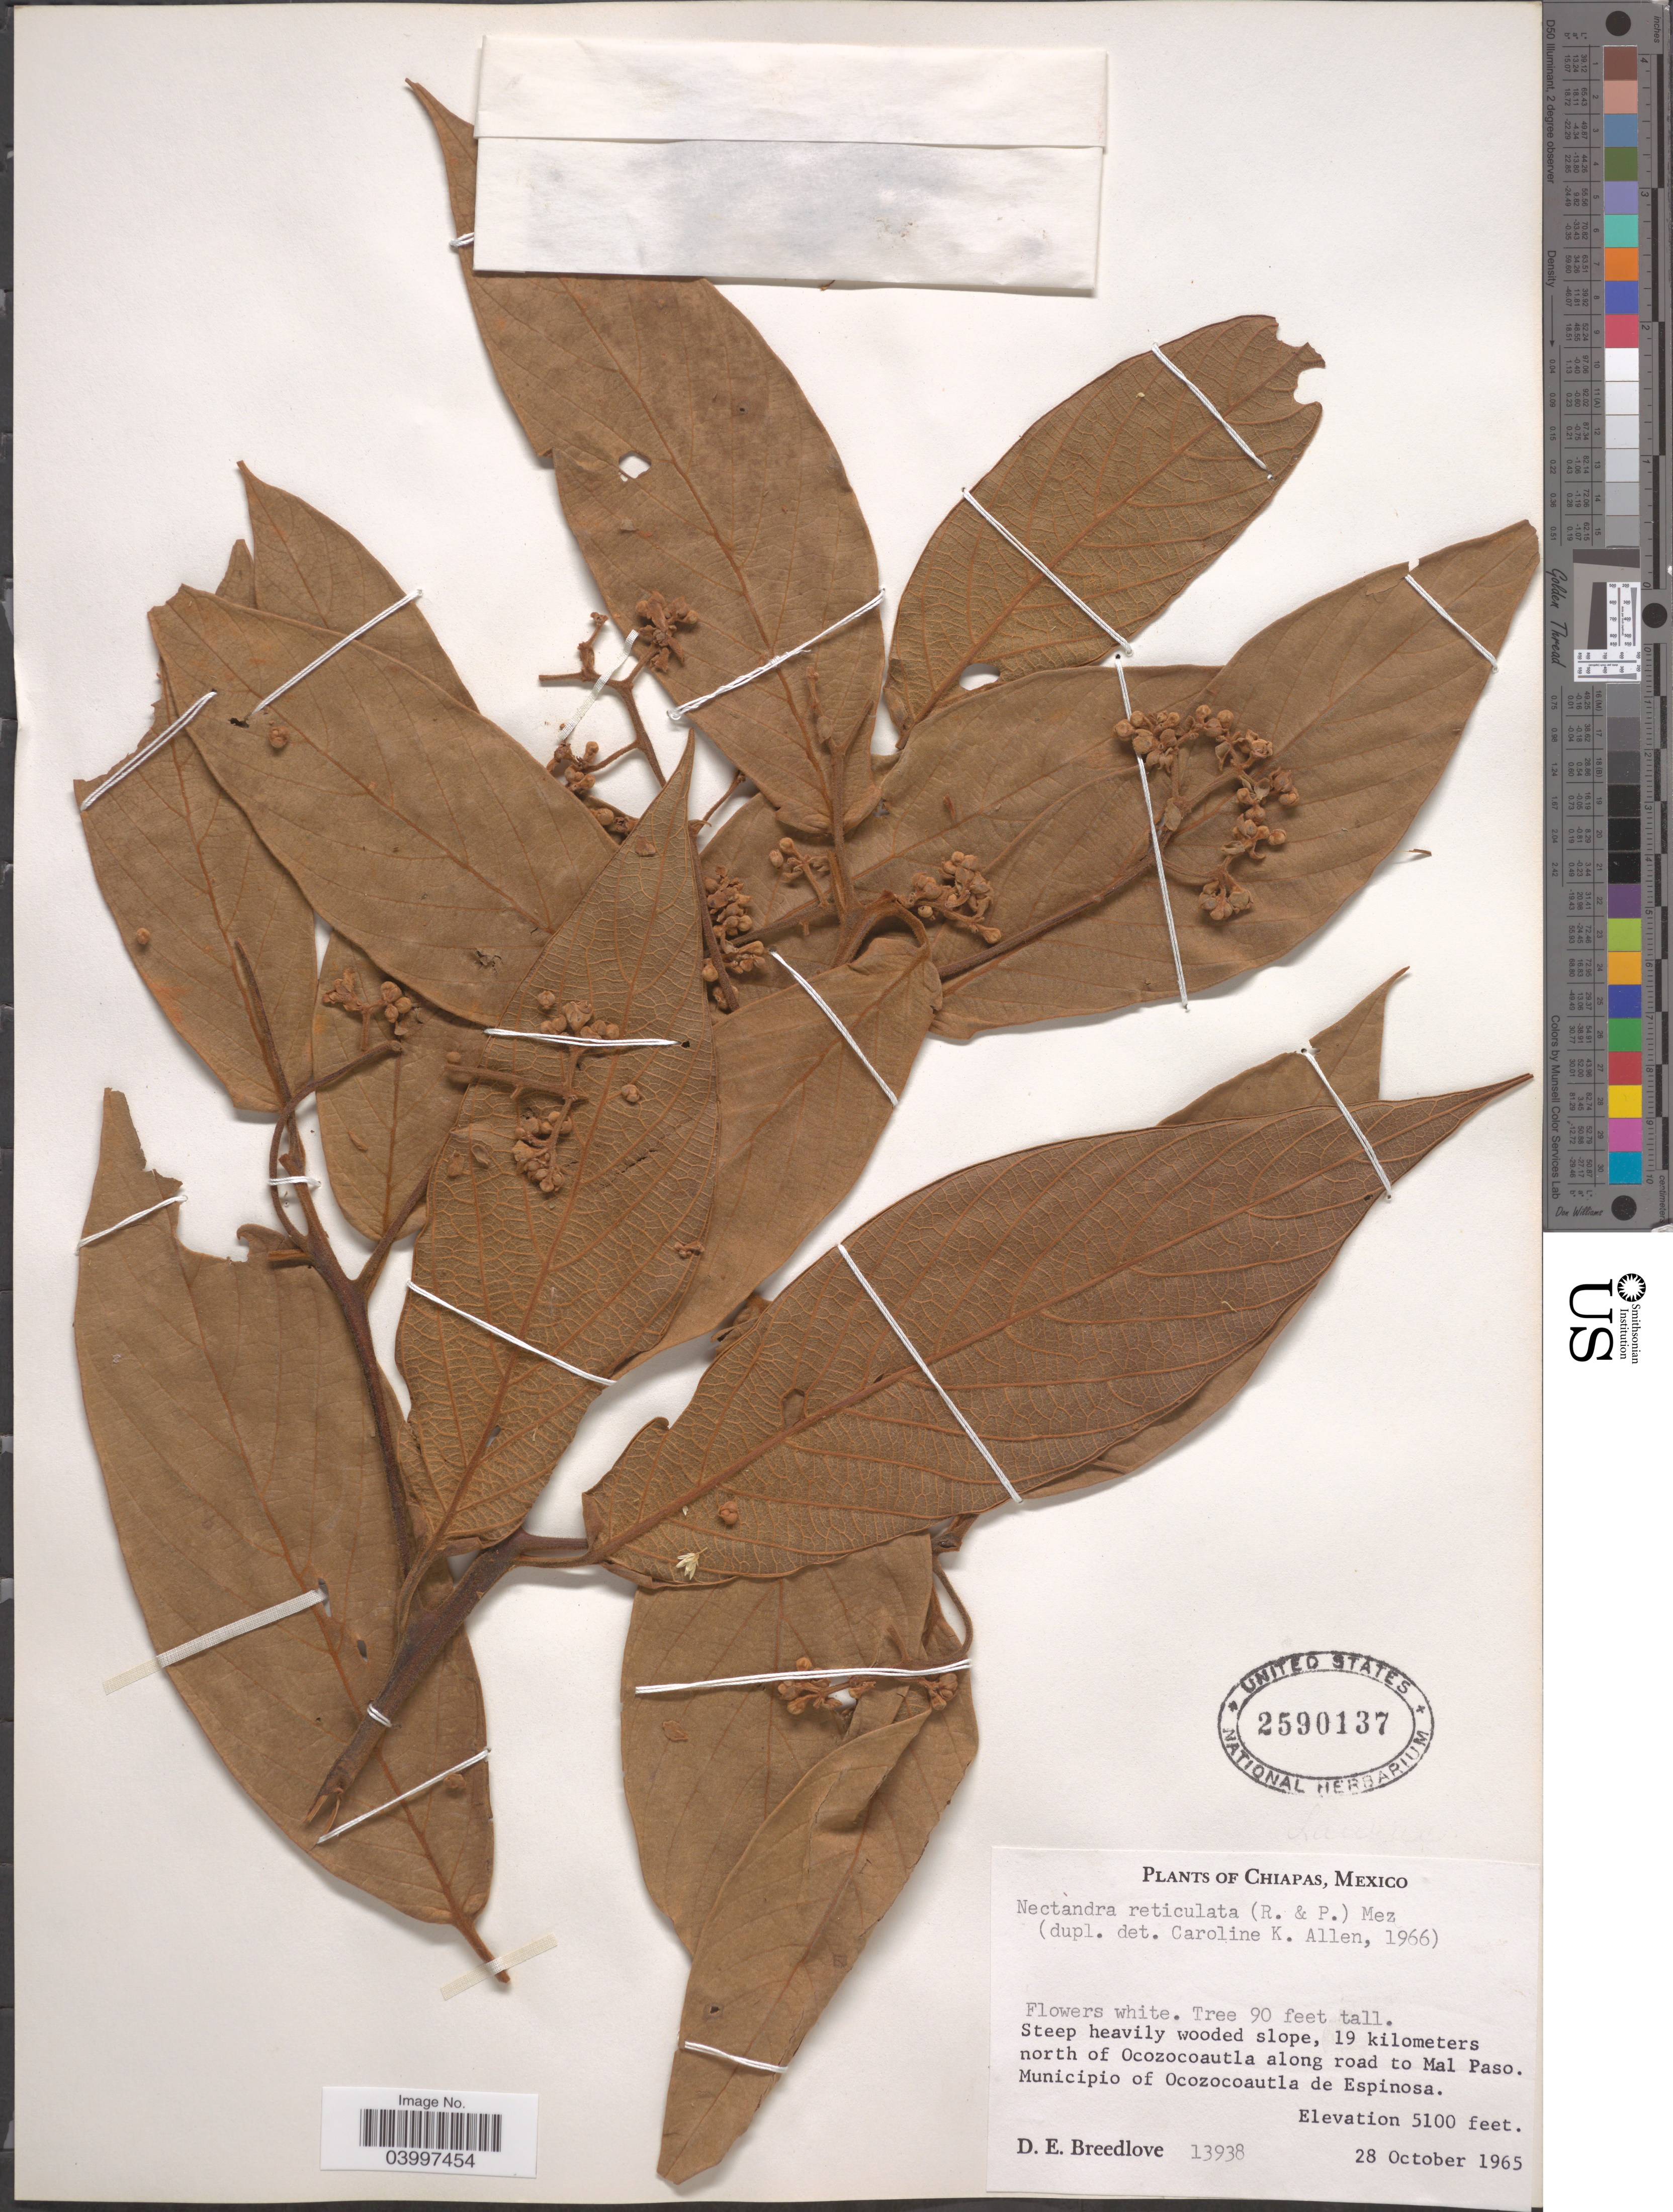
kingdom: Plantae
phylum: Tracheophyta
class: Magnoliopsida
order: Laurales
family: Lauraceae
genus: Nectandra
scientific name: Nectandra reticulata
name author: (Ruiz & Pav.) Mez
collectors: D. E. Breedlove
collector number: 13938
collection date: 1965-10-28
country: Mexico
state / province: Chiapas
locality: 19 kilometers north of Ocozocoautla along road to Mal Paso. Municipio of Ocozocoautla de Espinosa.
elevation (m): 1554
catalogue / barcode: US 2590137